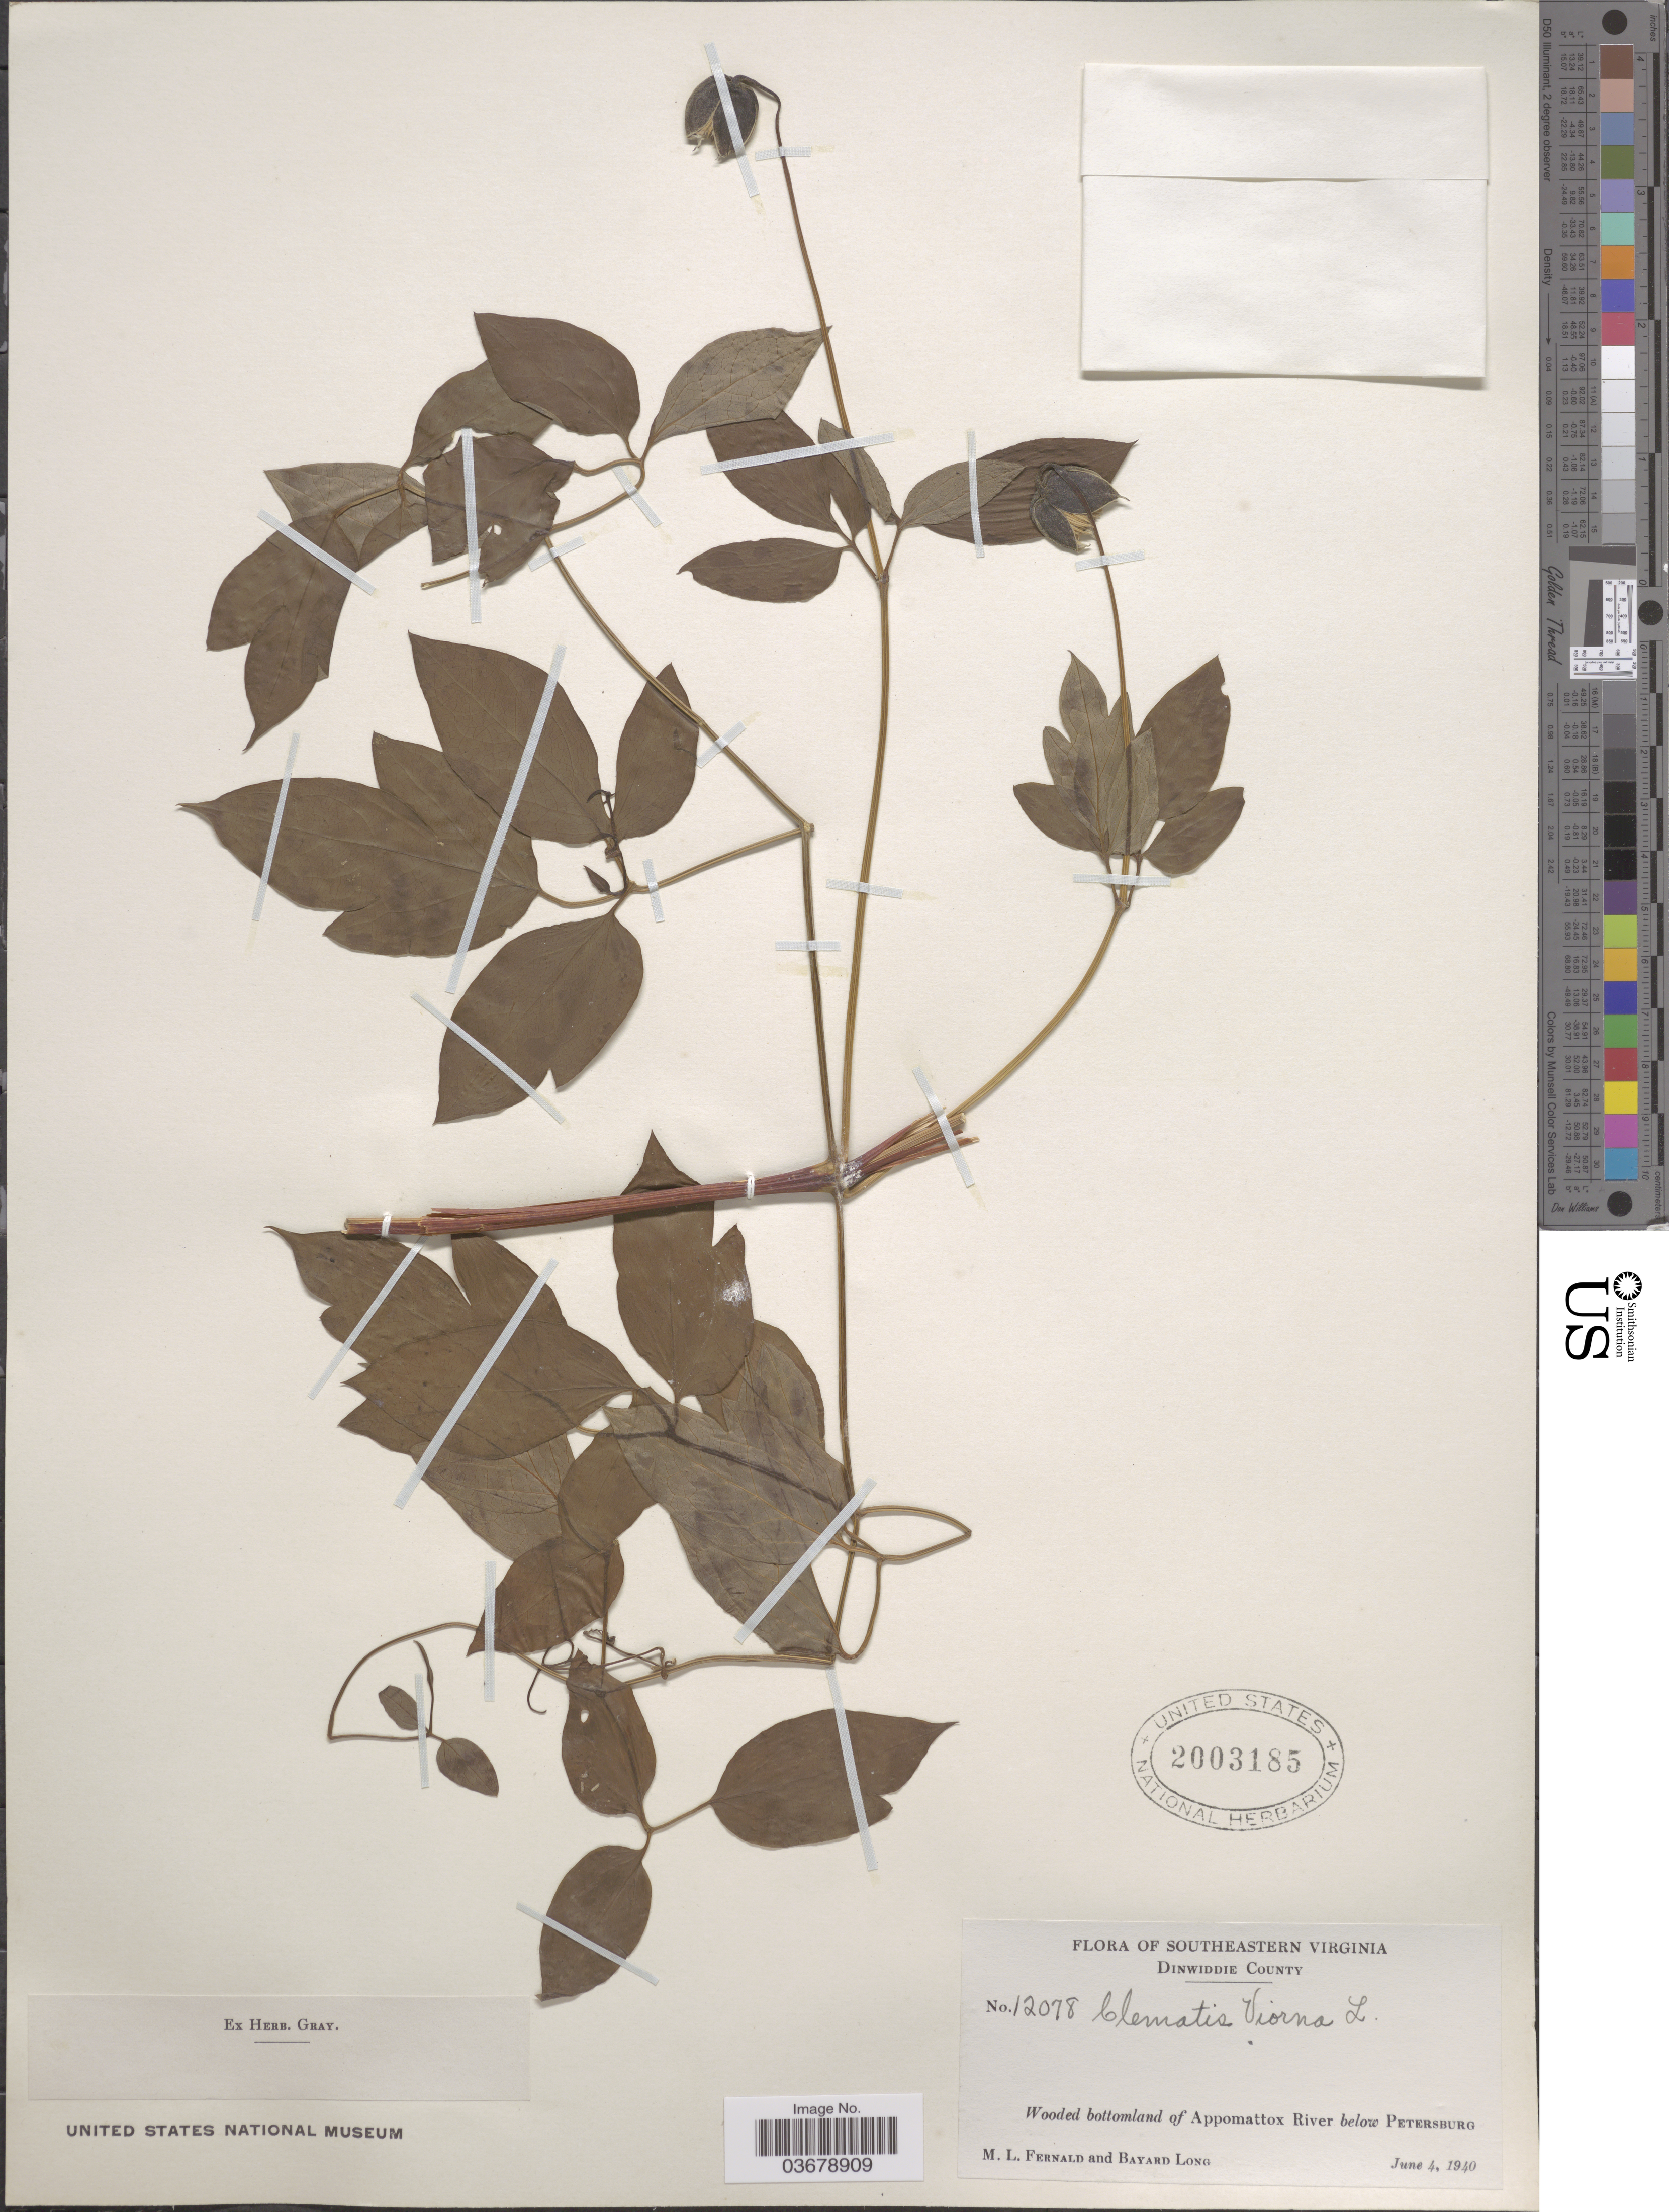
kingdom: Plantae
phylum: Tracheophyta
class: Magnoliopsida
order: Ranunculales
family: Ranunculaceae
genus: Clematis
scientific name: Clematis viorna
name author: L.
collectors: M. L. Fernald & B. Long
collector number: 12078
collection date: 1940-06-04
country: United States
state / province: Virginia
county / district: Dinwiddie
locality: Southeastern Virginia. Dinwiddie County. Wooded bottomland of Appomattox River below Petersburg.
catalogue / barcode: US 2003185